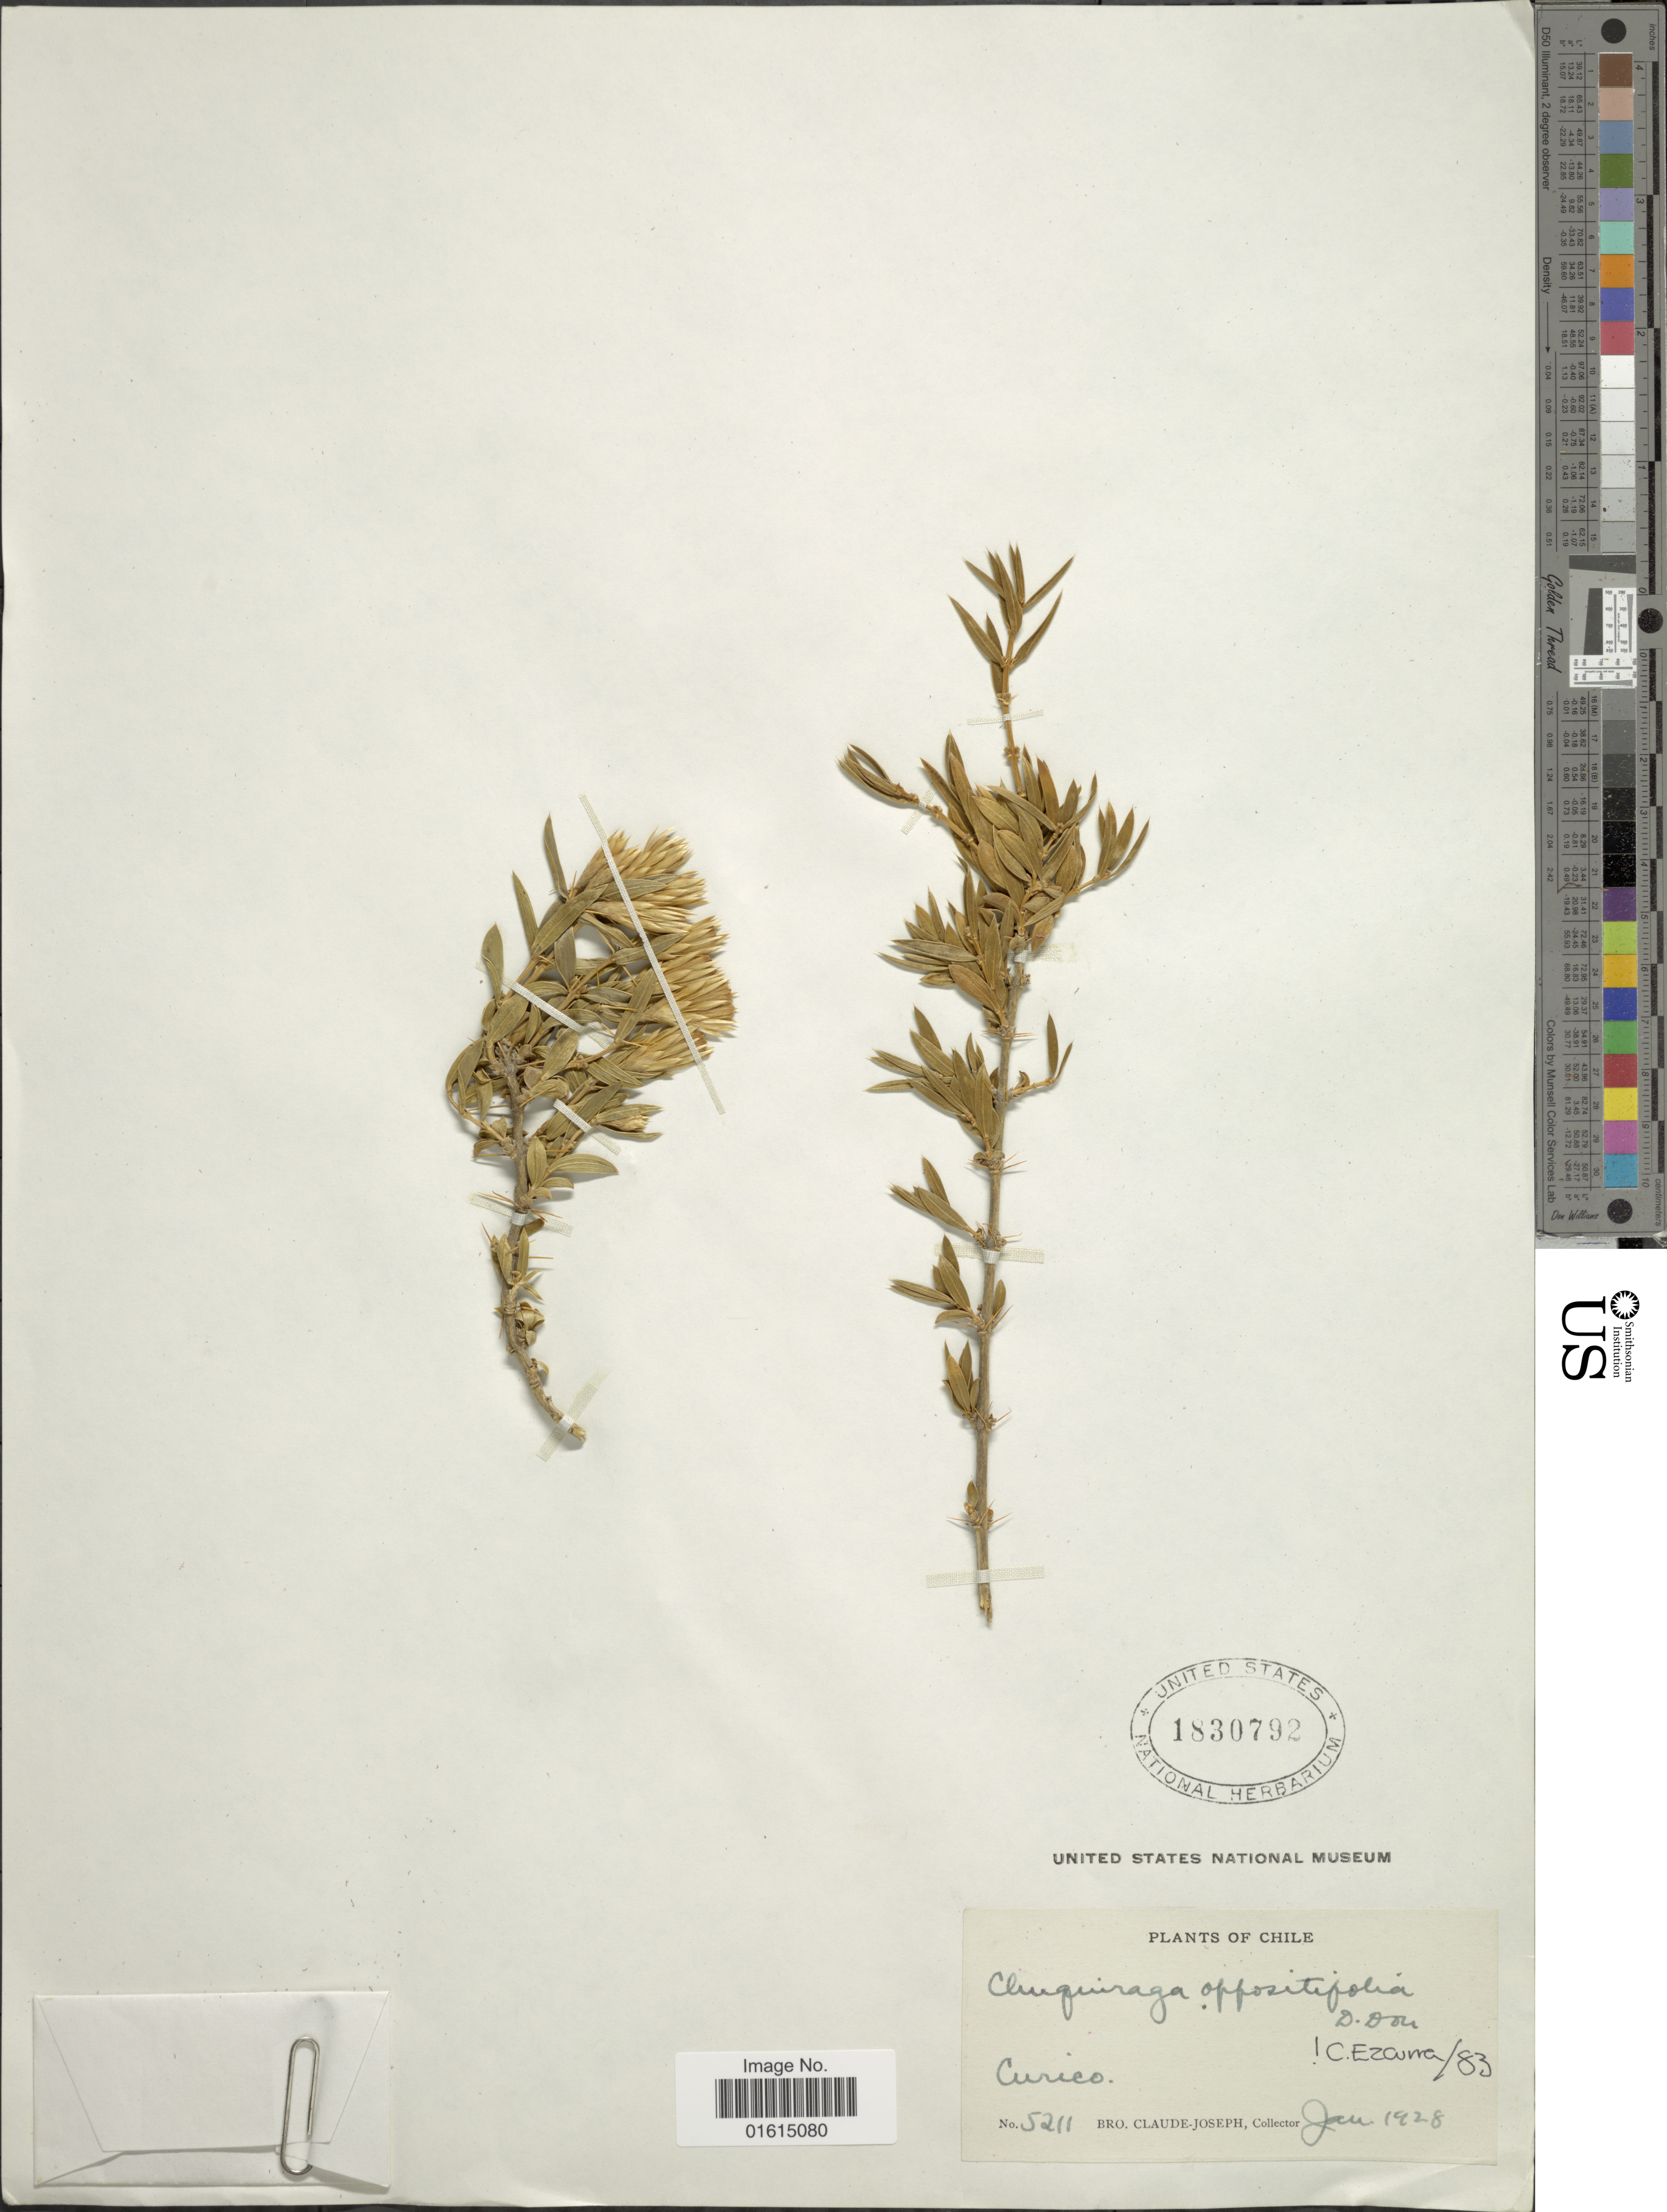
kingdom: Plantae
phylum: Tracheophyta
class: Magnoliopsida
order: Asterales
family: Asteraceae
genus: Chuquiraga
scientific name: Chuquiraga oppositifolia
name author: D. Don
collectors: Bro. Claude-Joseph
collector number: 5211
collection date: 1928-01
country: Chile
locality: Curico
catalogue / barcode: US 1830792